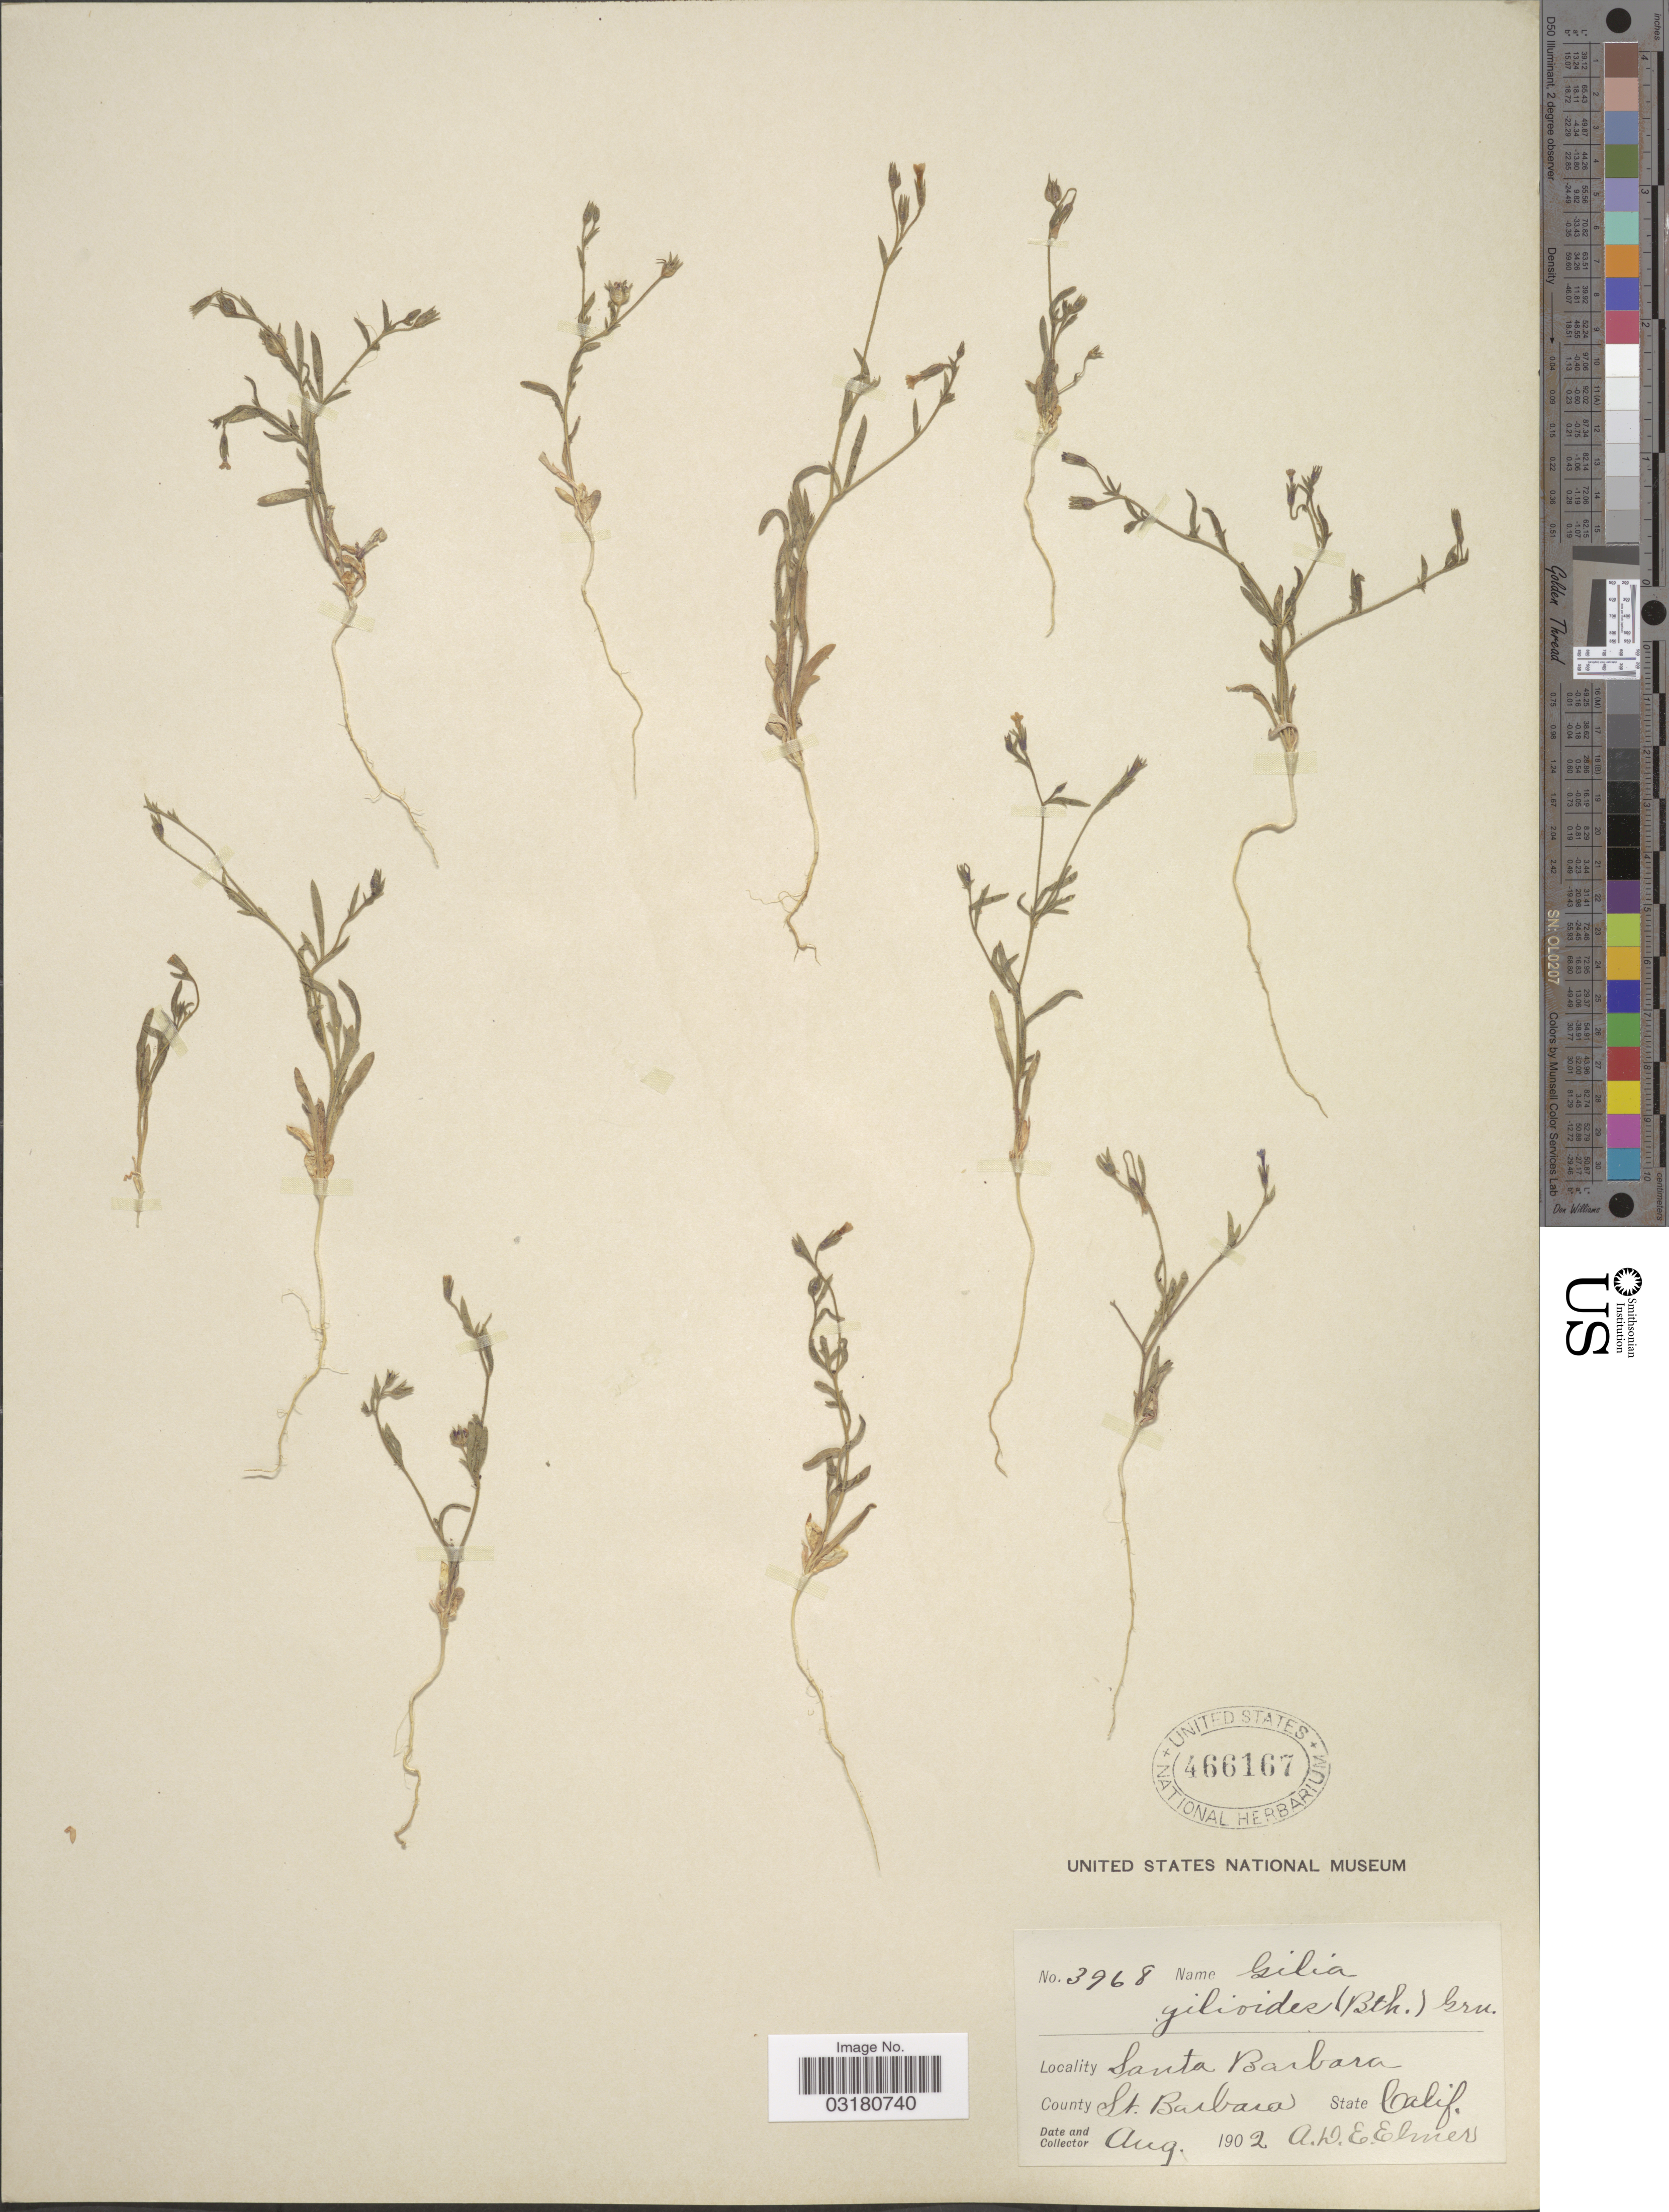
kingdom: Plantae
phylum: Tracheophyta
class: Magnoliopsida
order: Ericales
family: Polemoniaceae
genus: Allophyllum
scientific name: Allophyllum gilioides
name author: (Benth.) Benth.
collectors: A. D. E. Elmer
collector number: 3968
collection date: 1902-08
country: United States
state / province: California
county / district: Santa Barbara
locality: Santa Barbara. County St. Barbara. State Calif.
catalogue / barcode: US 466167